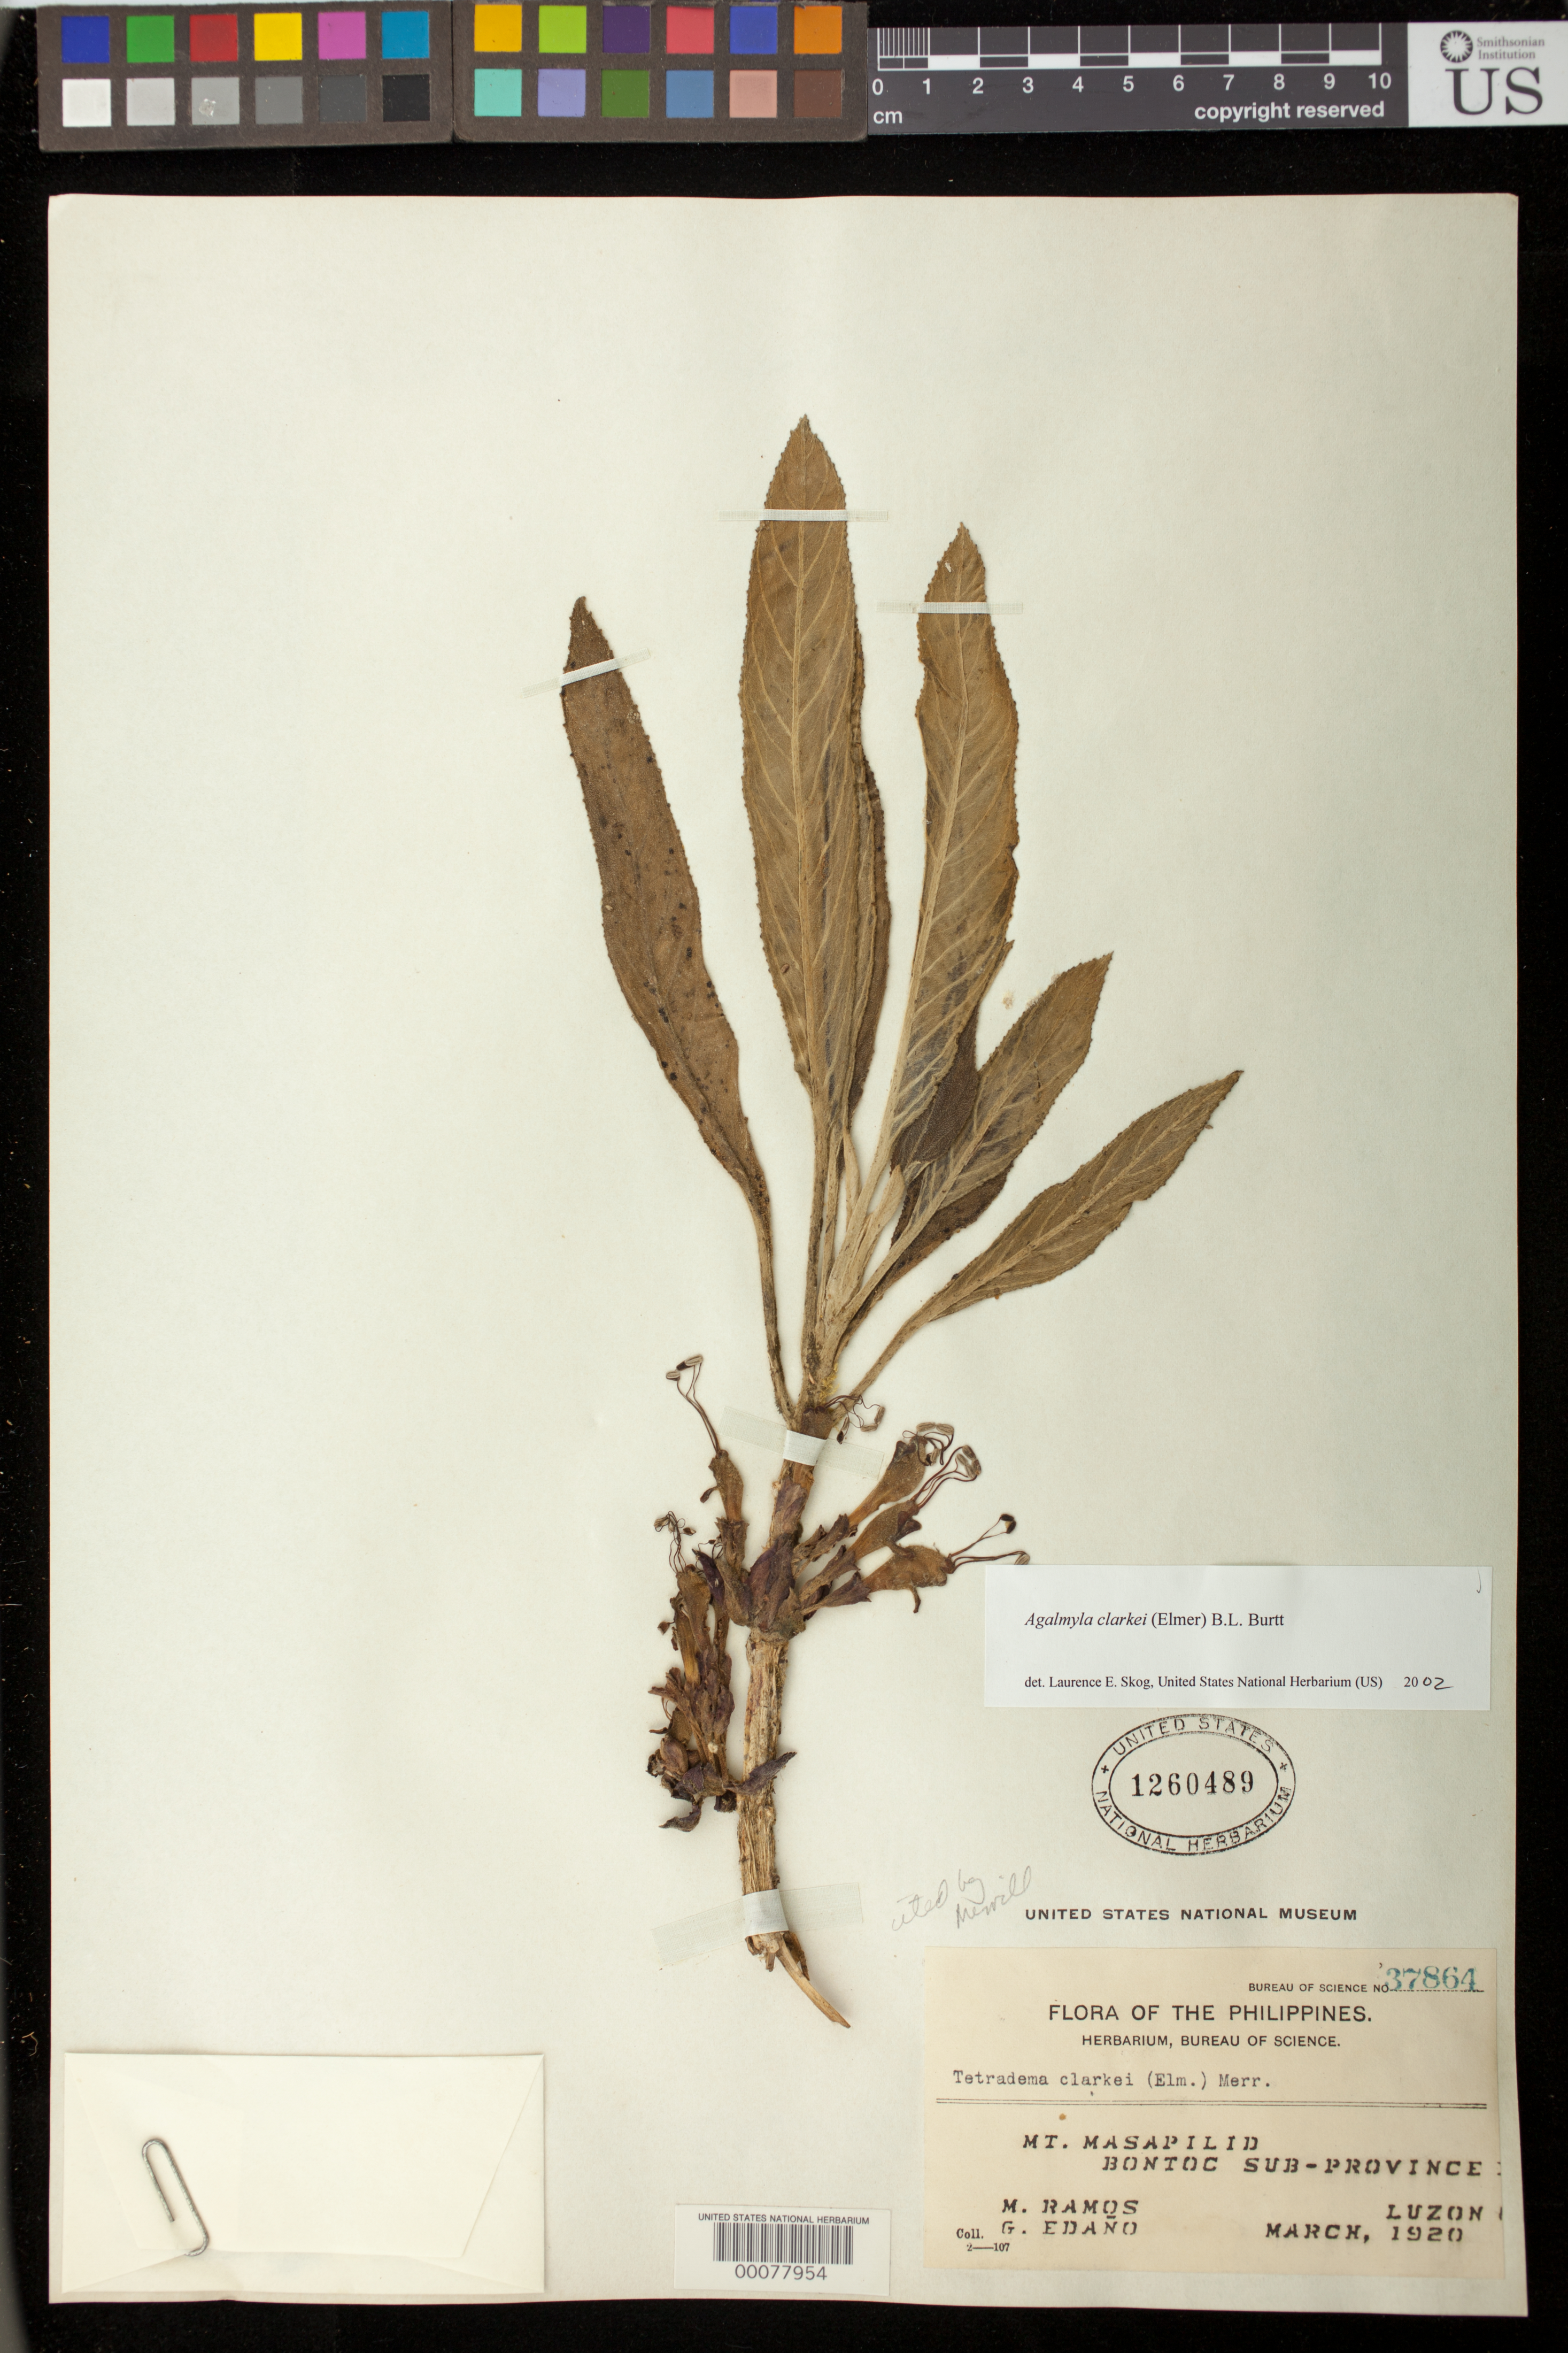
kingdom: Plantae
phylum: Tracheophyta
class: Magnoliopsida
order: Lamiales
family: Gesneriaceae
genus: Agalmyla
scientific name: Agalmyla clarkei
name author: (Elmer) B.L. Burtt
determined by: Skog, Laurence E.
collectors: M. Ramos & G. Edaño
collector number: Bur. Sci. 37864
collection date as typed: Mar 1920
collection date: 1920-03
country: Philippines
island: Luzon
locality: Mt. Masapilid, Bontoc Sub-province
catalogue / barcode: US 1260489